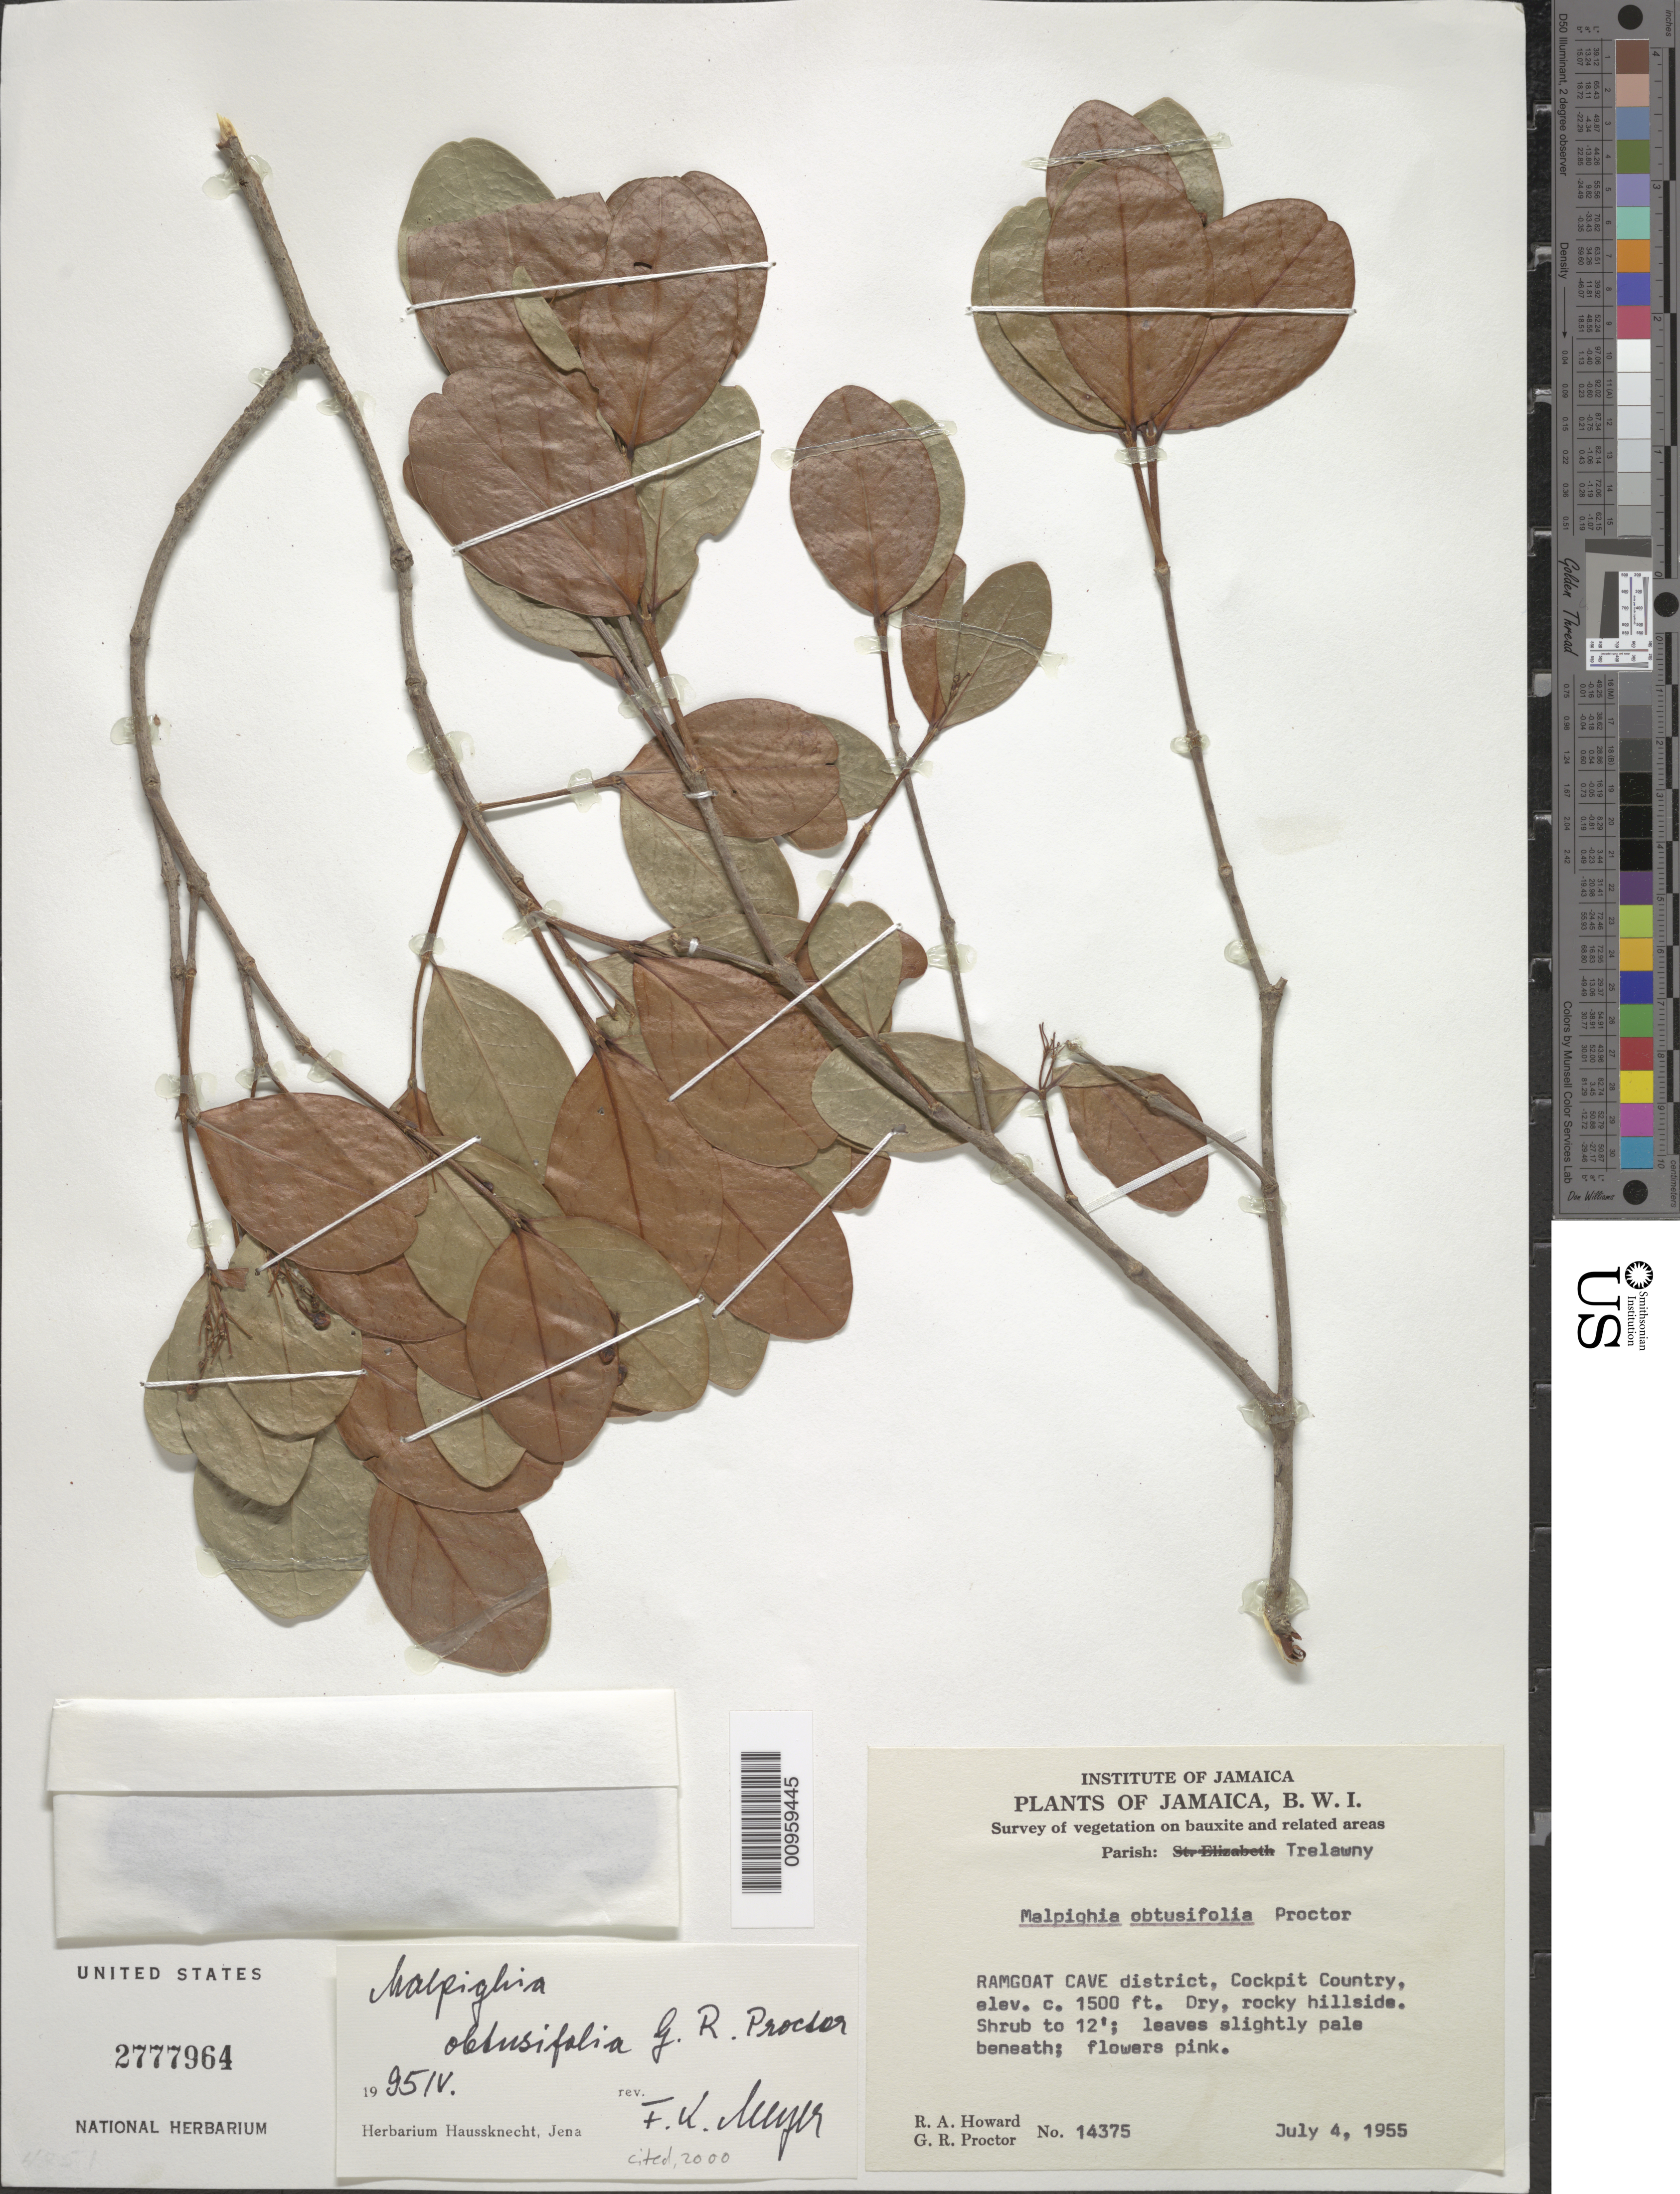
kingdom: Plantae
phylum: Tracheophyta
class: Magnoliopsida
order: Malpighiales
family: Malpighiaceae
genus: Malpighia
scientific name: Malpighia obtusifolia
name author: Proctor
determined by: Meyer, F. K.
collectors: R. A. Howard & G. R. Proctor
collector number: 14375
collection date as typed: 04 Jul 1955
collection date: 1955-07-04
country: Jamaica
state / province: Trelawny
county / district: Ramgoat Cave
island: Jamaica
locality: Cockpit Country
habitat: Dry, rocky hillside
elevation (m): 457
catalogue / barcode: US 2777964